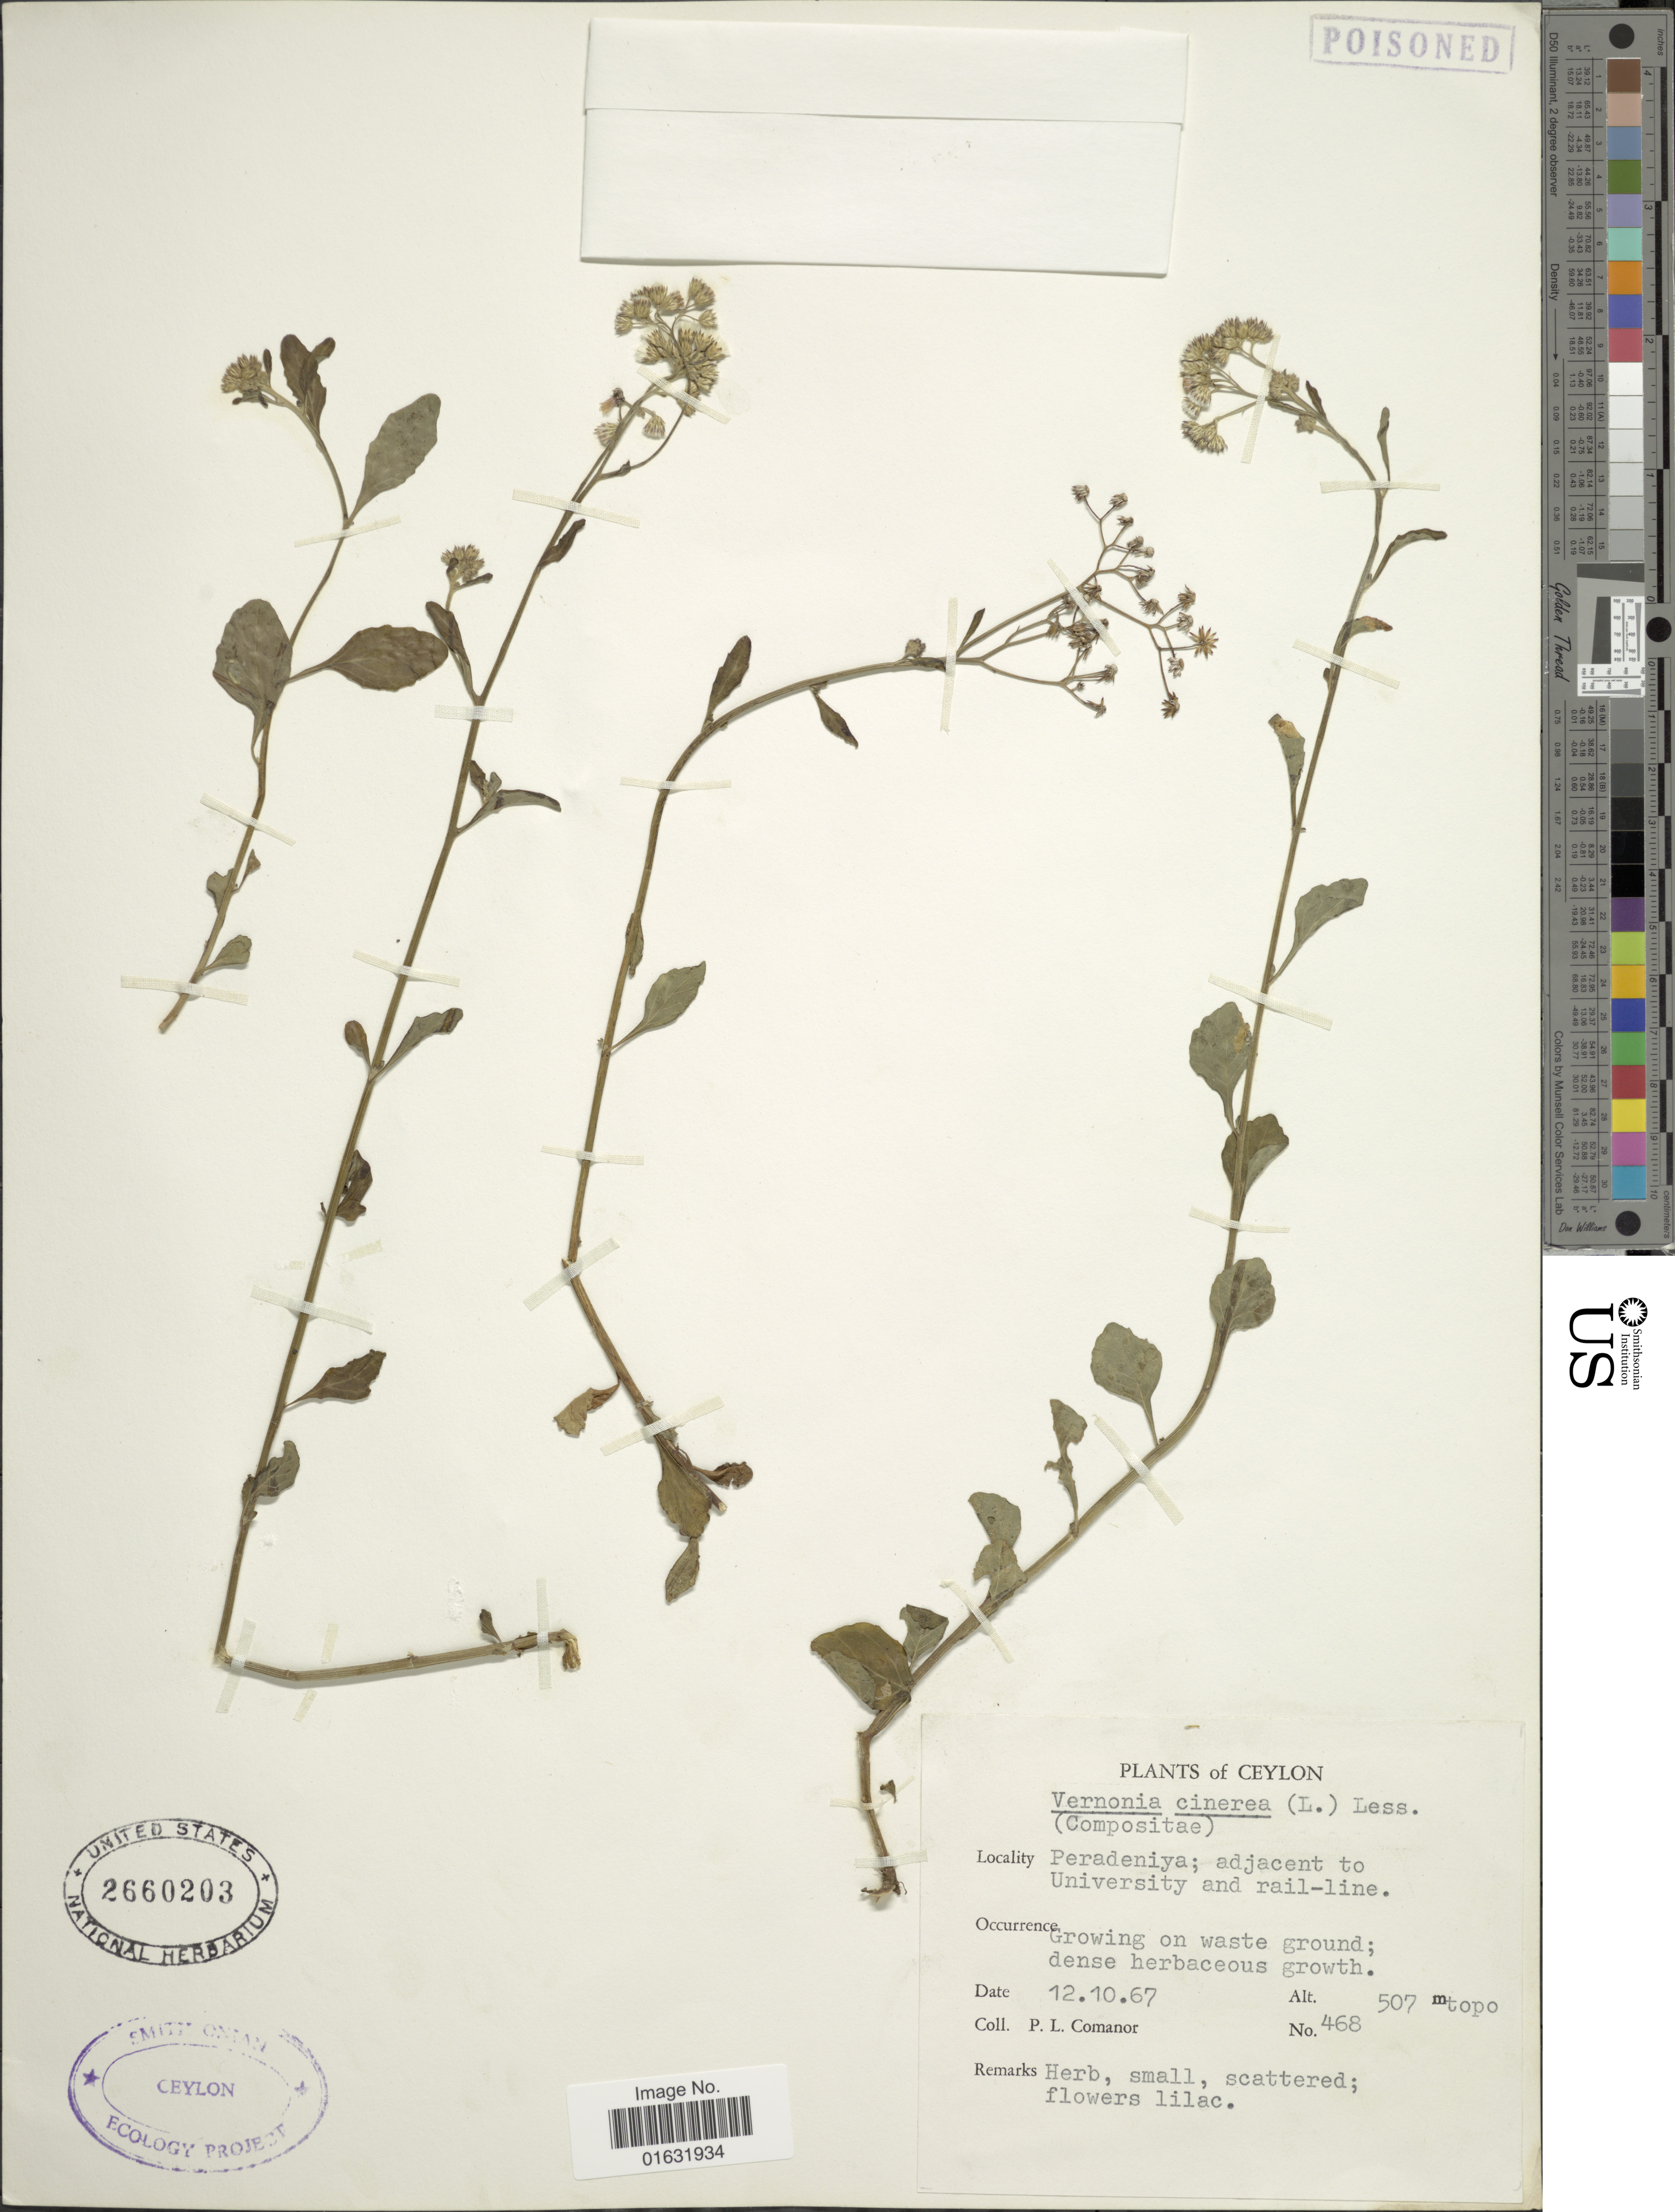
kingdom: Plantae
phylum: Tracheophyta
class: Magnoliopsida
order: Asterales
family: Asteraceae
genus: Cyanthillium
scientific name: Cyanthillium cinereum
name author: (L.) H. Rob.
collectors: P. Comanor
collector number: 468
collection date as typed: Transcribed d/m/y: 12/10/67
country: Sri Lanka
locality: Ceylon, Peradeniya: adjacent to University and rail-line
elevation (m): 507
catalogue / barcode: US 2660203